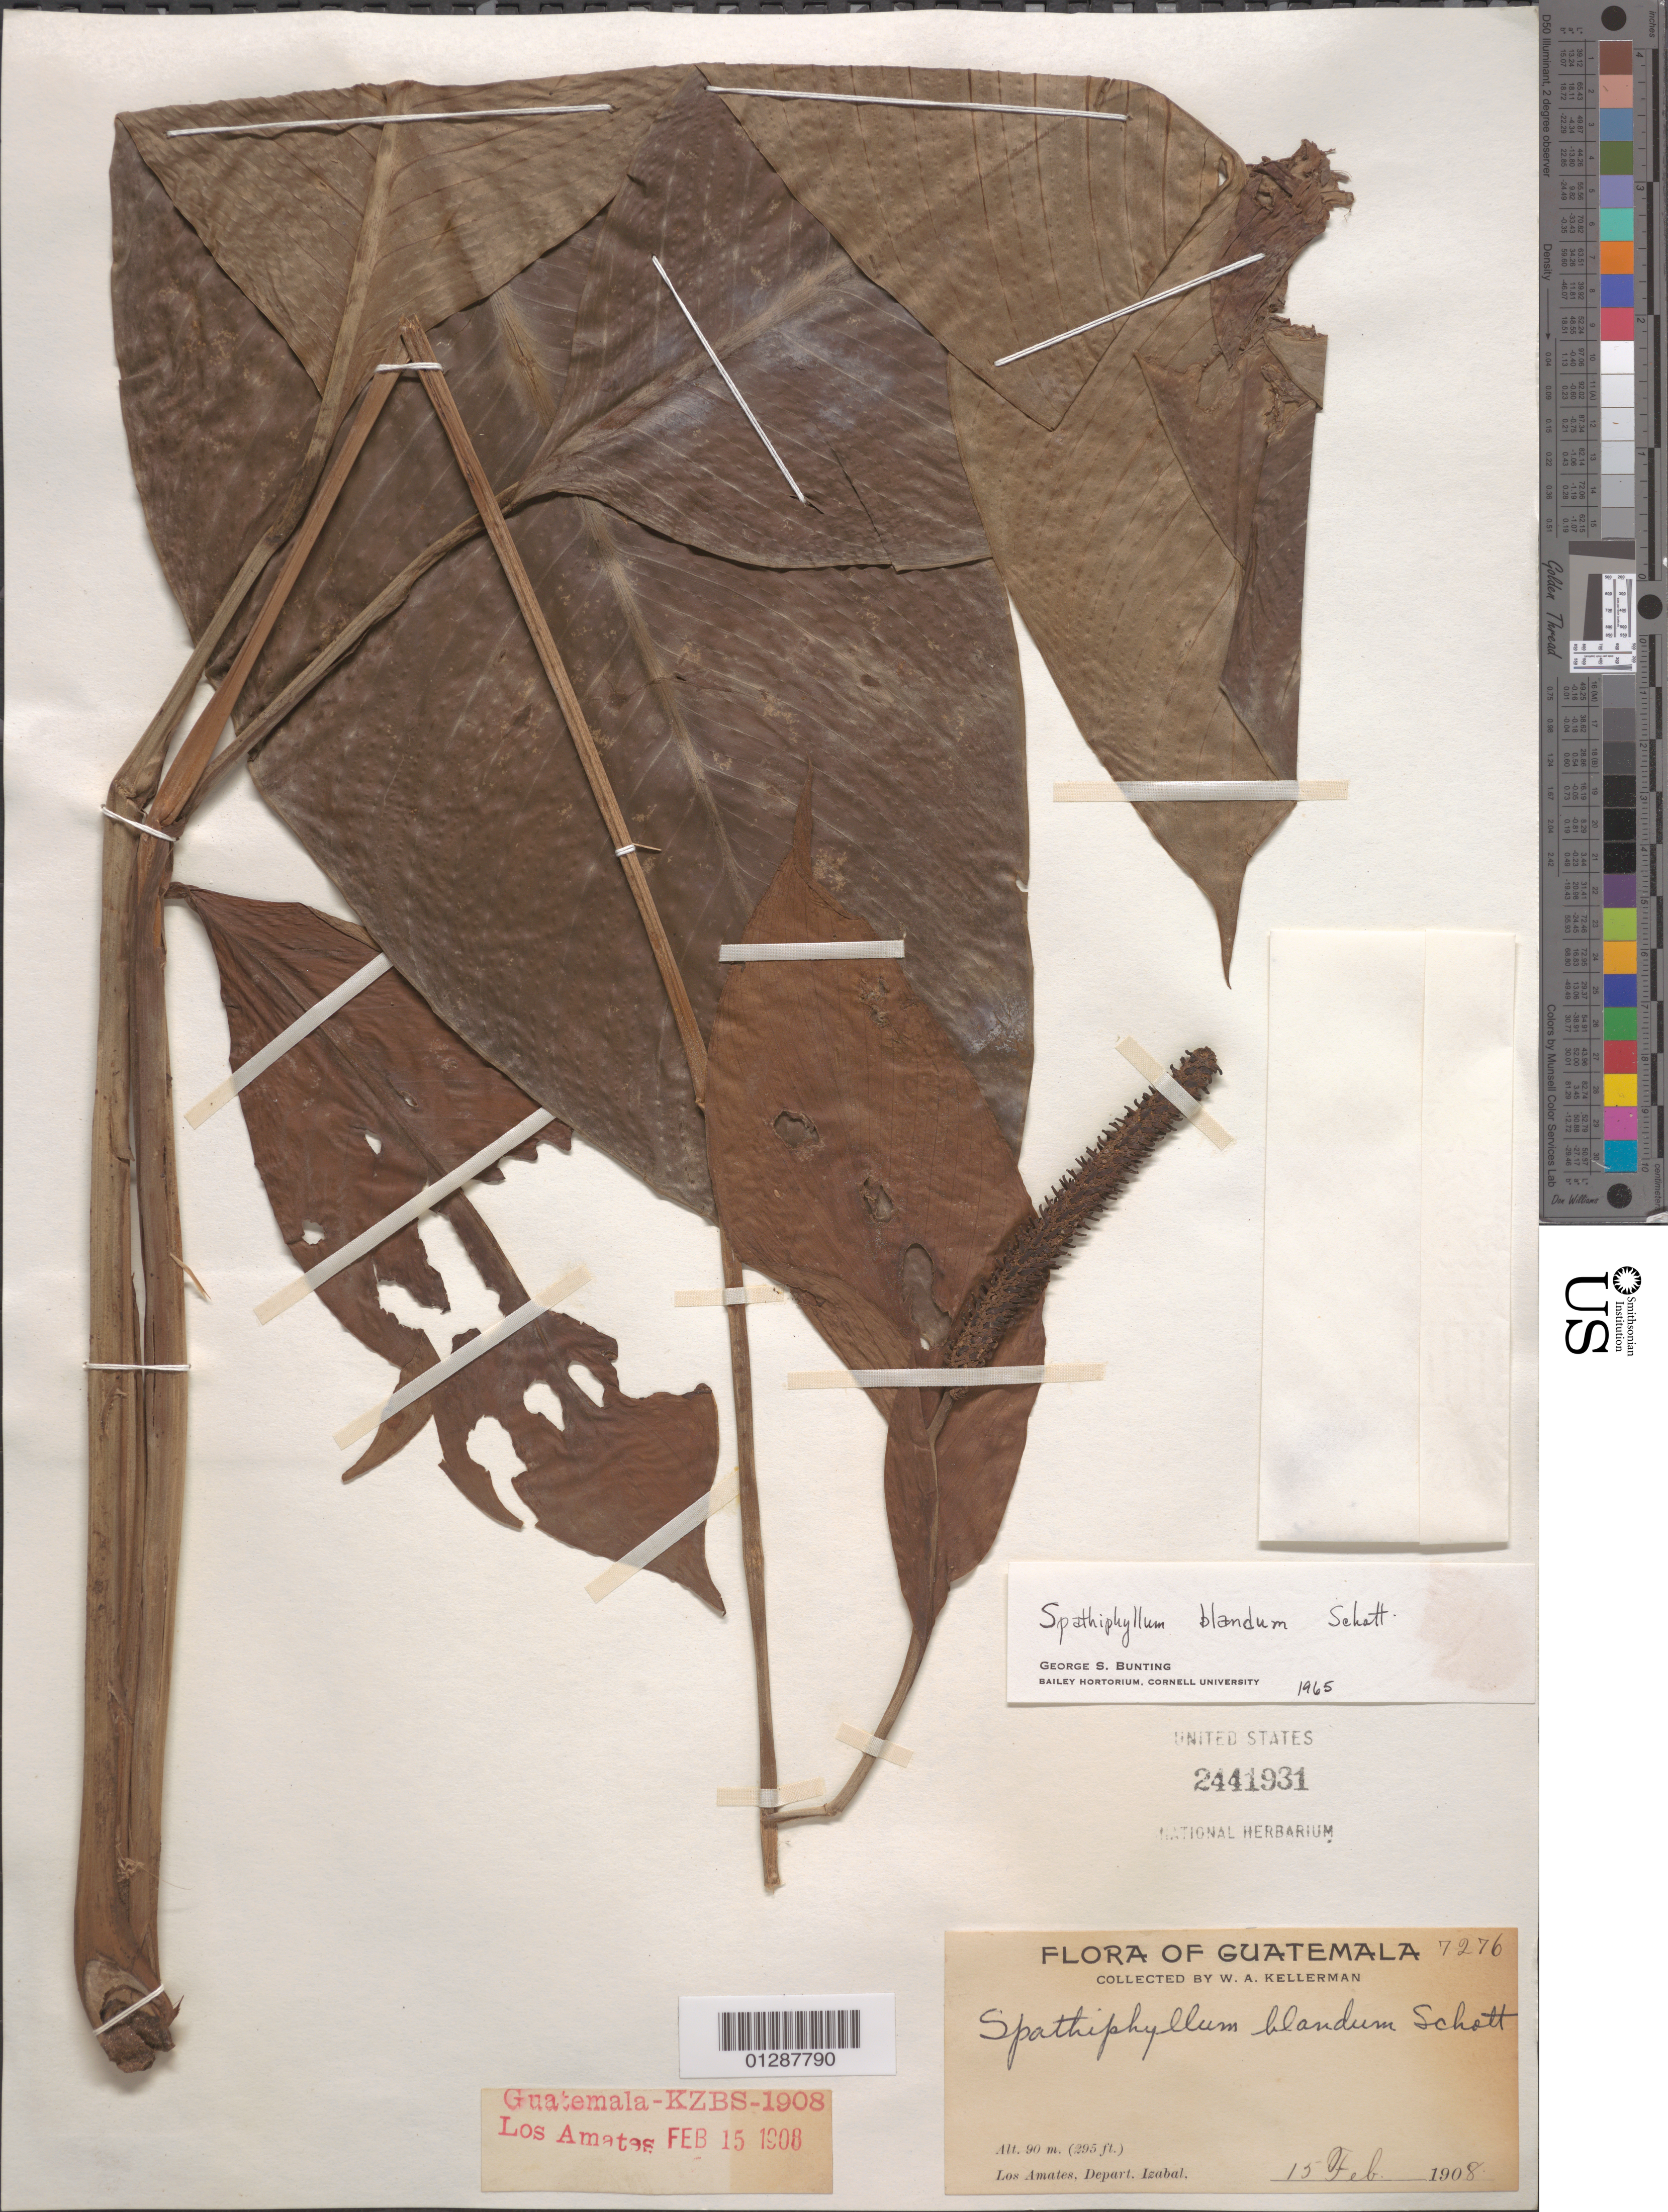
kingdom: Plantae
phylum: Tracheophyta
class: Liliopsida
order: Alismatales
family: Araceae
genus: Spathiphyllum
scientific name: Spathiphyllum blandum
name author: Schott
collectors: W. Kellerman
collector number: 7276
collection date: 1908-02-15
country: Guatemala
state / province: Izabal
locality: Los Amates, Depart. Izabal.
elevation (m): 90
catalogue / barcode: US 2441931